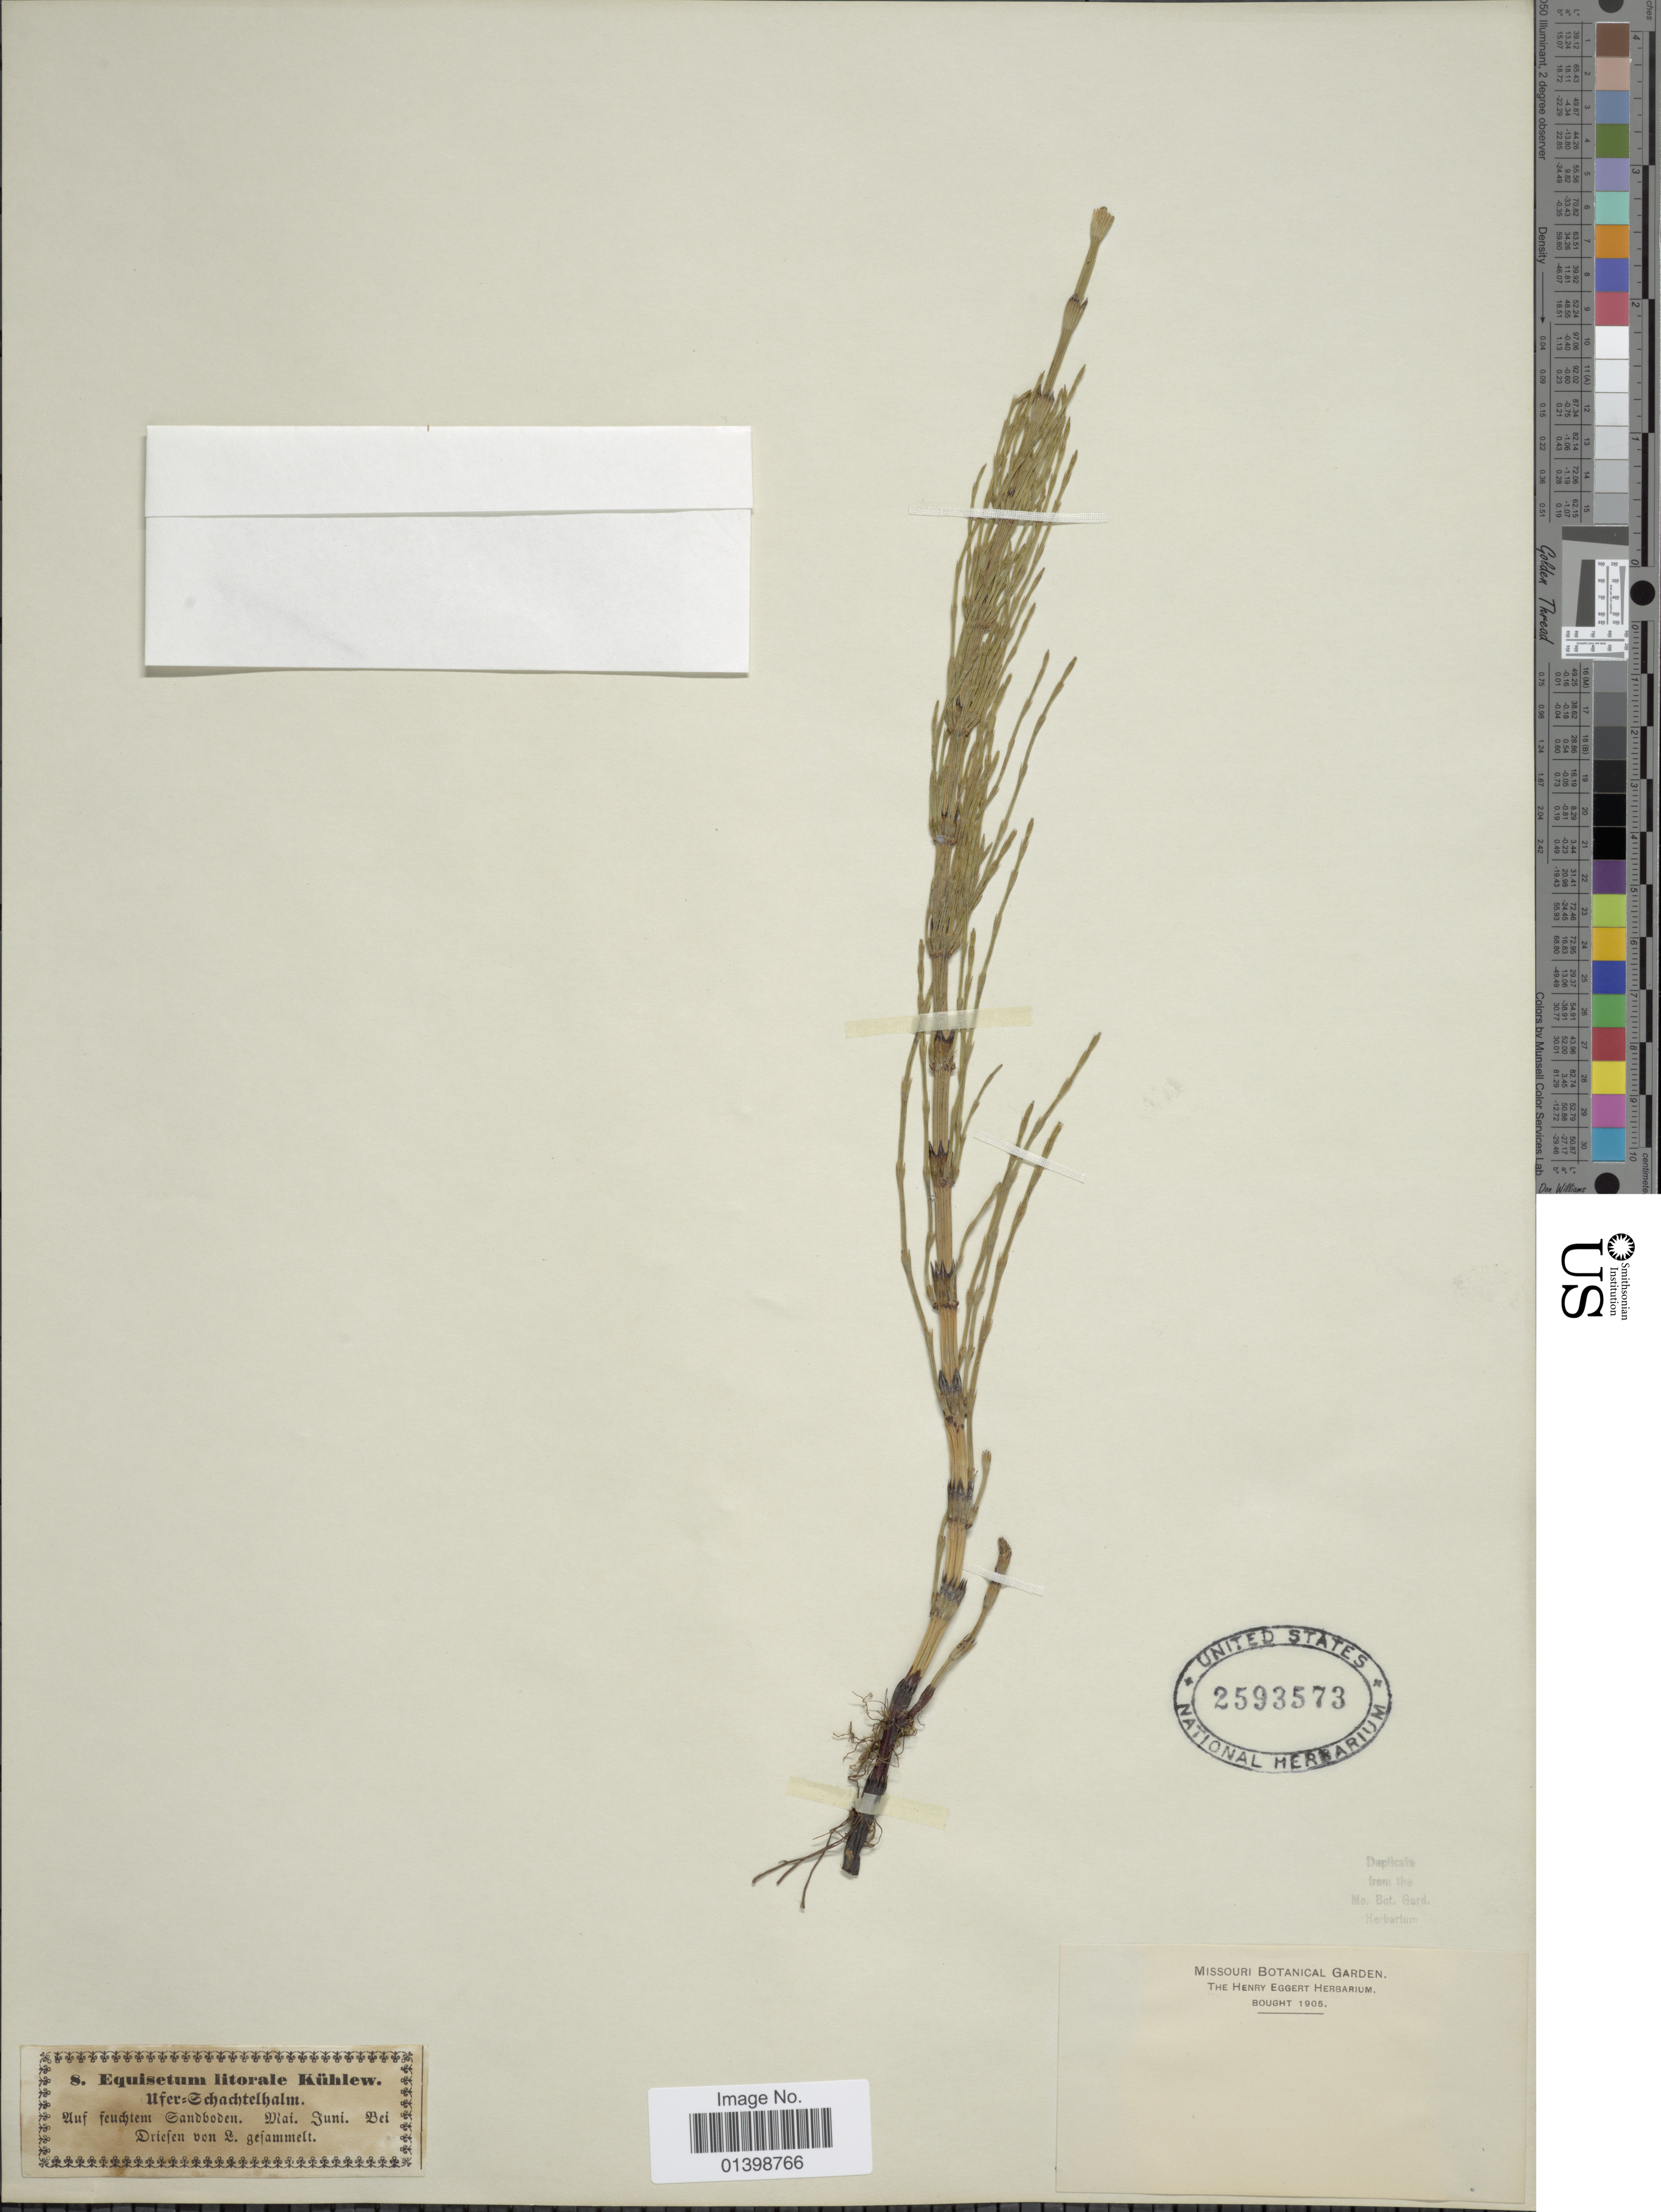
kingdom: Plantae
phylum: Tracheophyta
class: Polypodiopsida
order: Equisetales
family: Equisetaceae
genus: Equisetum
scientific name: Equisetum x litorale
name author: Kuhlw.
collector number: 8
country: Poland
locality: Auf feuchten Sandboden, bei Driefen [interpreted]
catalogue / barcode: US 2593573